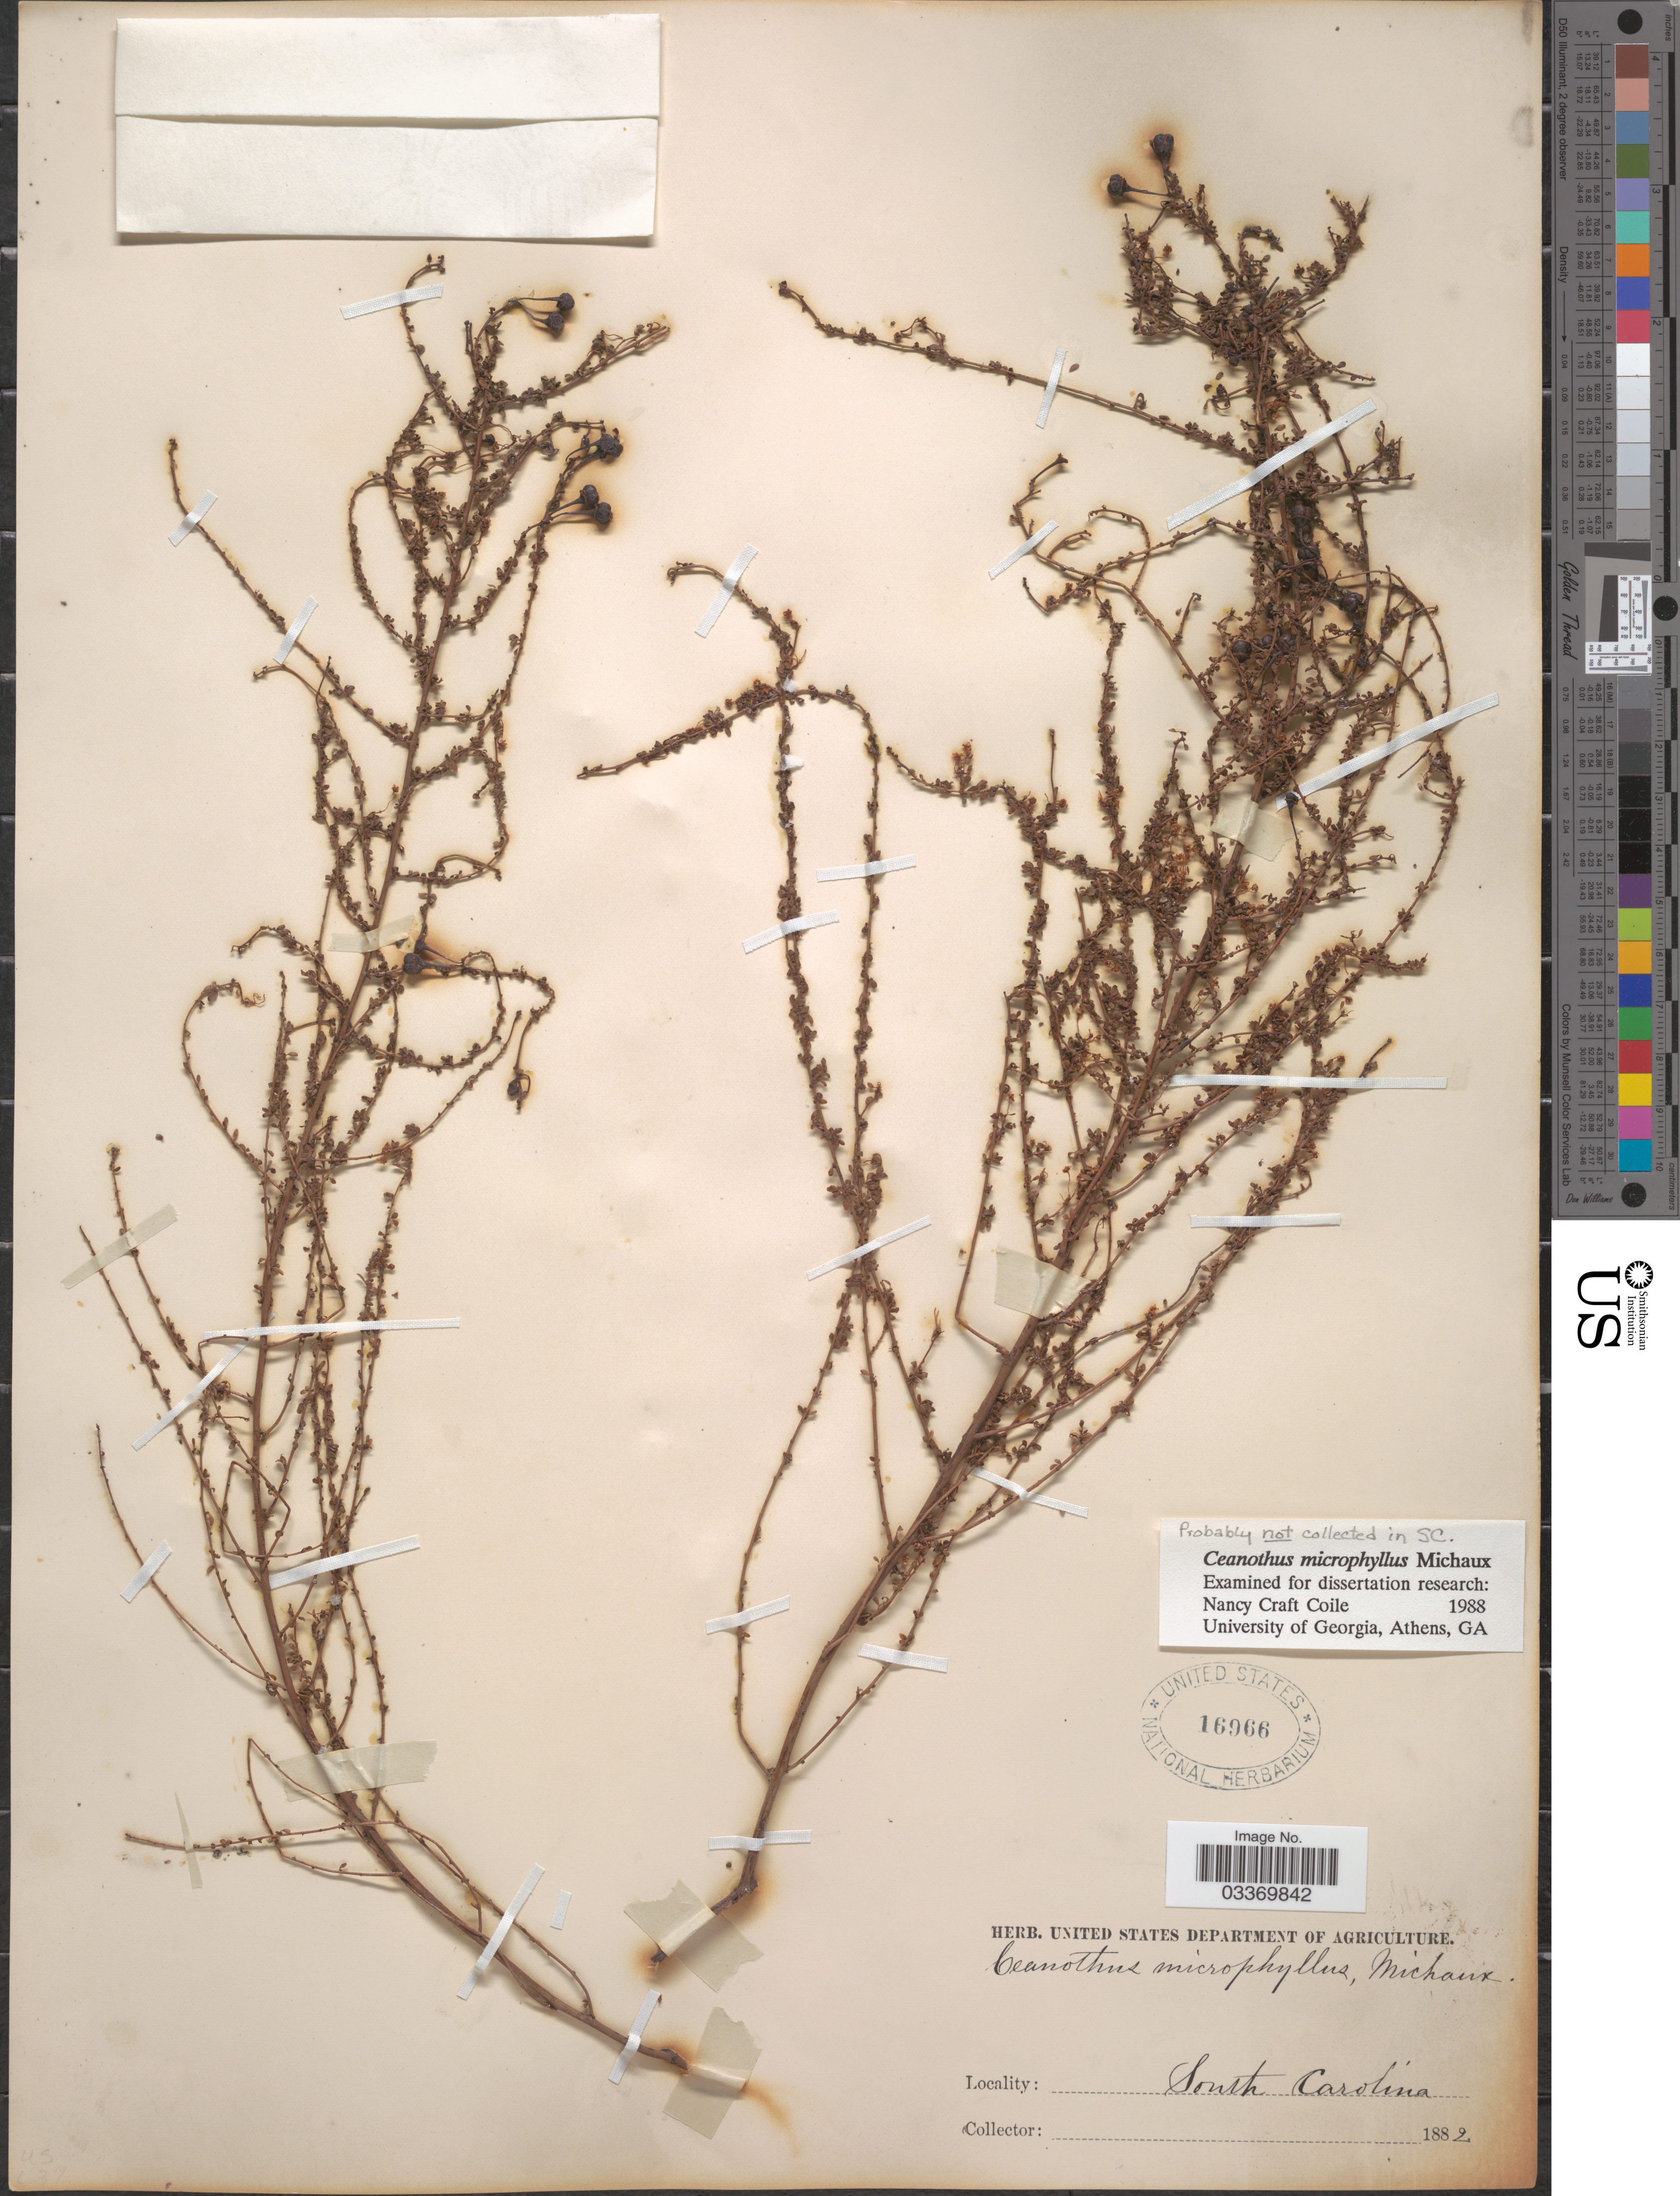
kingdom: Plantae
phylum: Tracheophyta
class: Magnoliopsida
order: Rosales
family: Rhamnaceae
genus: Ceanothus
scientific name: Ceanothus microphyllus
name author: Michx.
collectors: ex herb. U. S. Department of Agriculture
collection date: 1882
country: United States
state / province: South Carolina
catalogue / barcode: US 16966